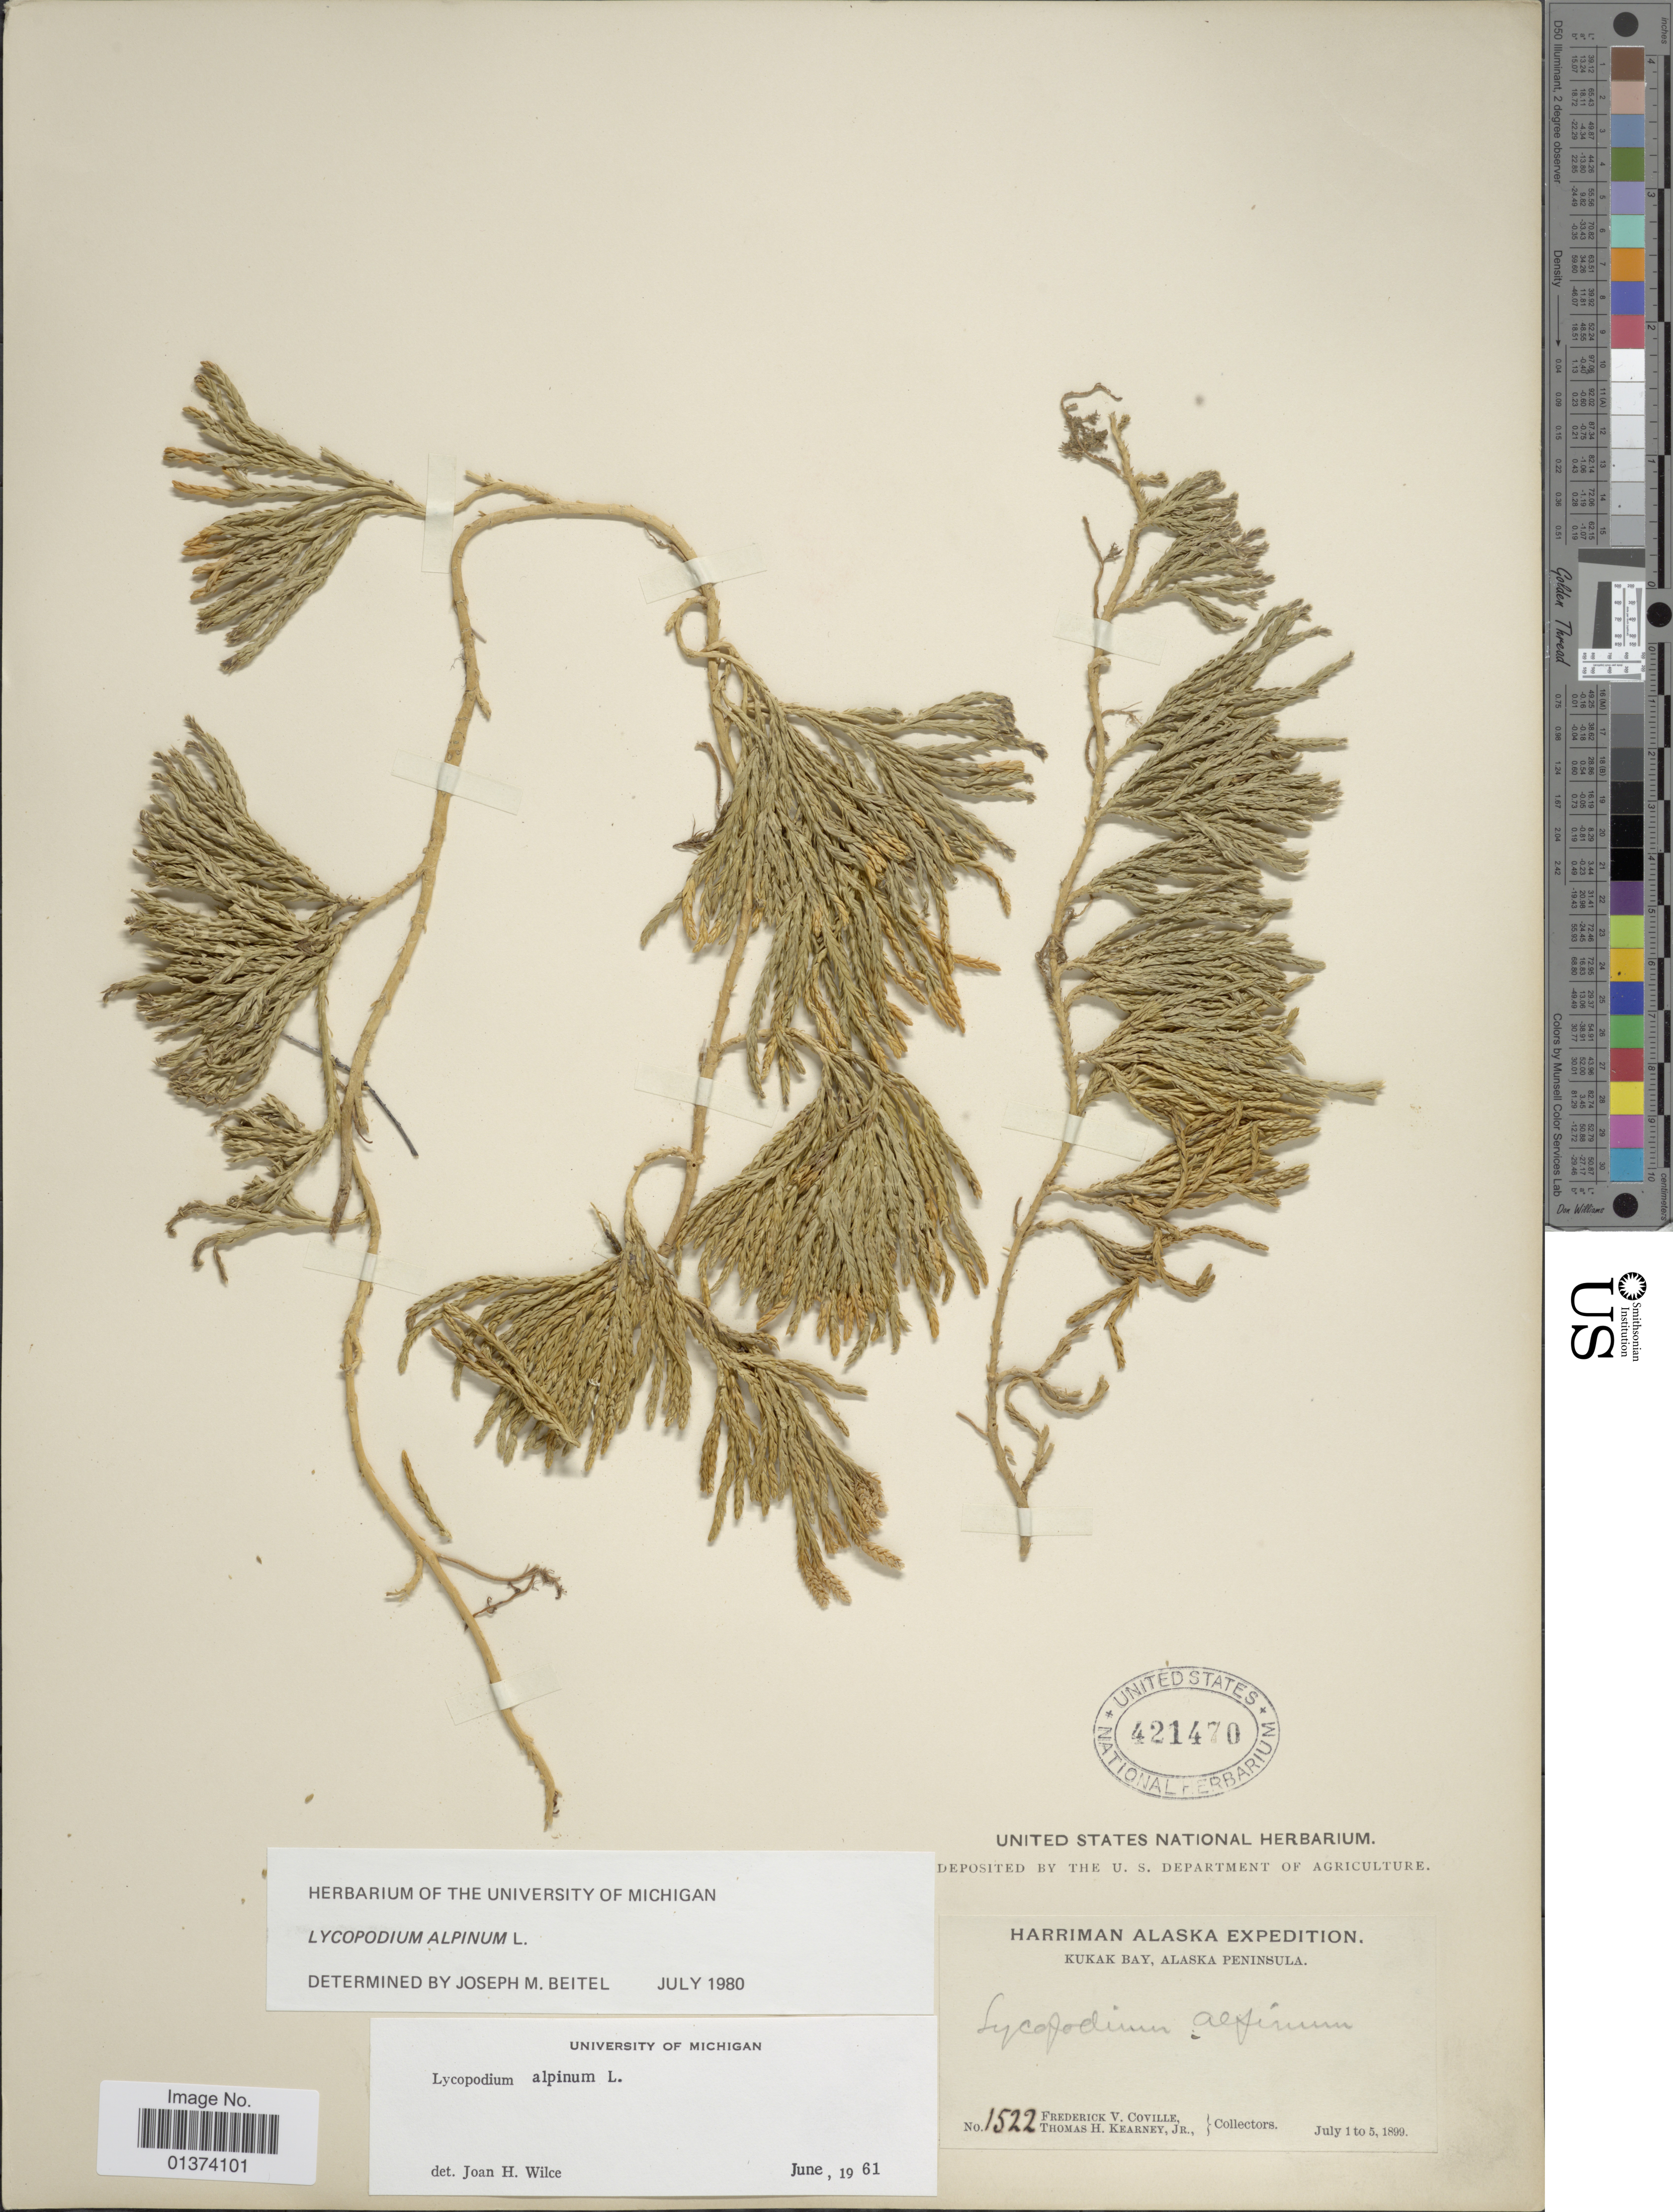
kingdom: Plantae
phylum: Tracheophyta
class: Lycopodiopsida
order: Lycopodiales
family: Lycopodiaceae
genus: Diphasiastrum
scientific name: Diphasiastrum alpinum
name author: (L.) Holub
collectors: F. V. Coville & T. H. Kearney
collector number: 1522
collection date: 1899-07-01/1899-07-05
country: United States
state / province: Alaska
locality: Kukak Bay, Alaska Peninsula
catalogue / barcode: US 421470